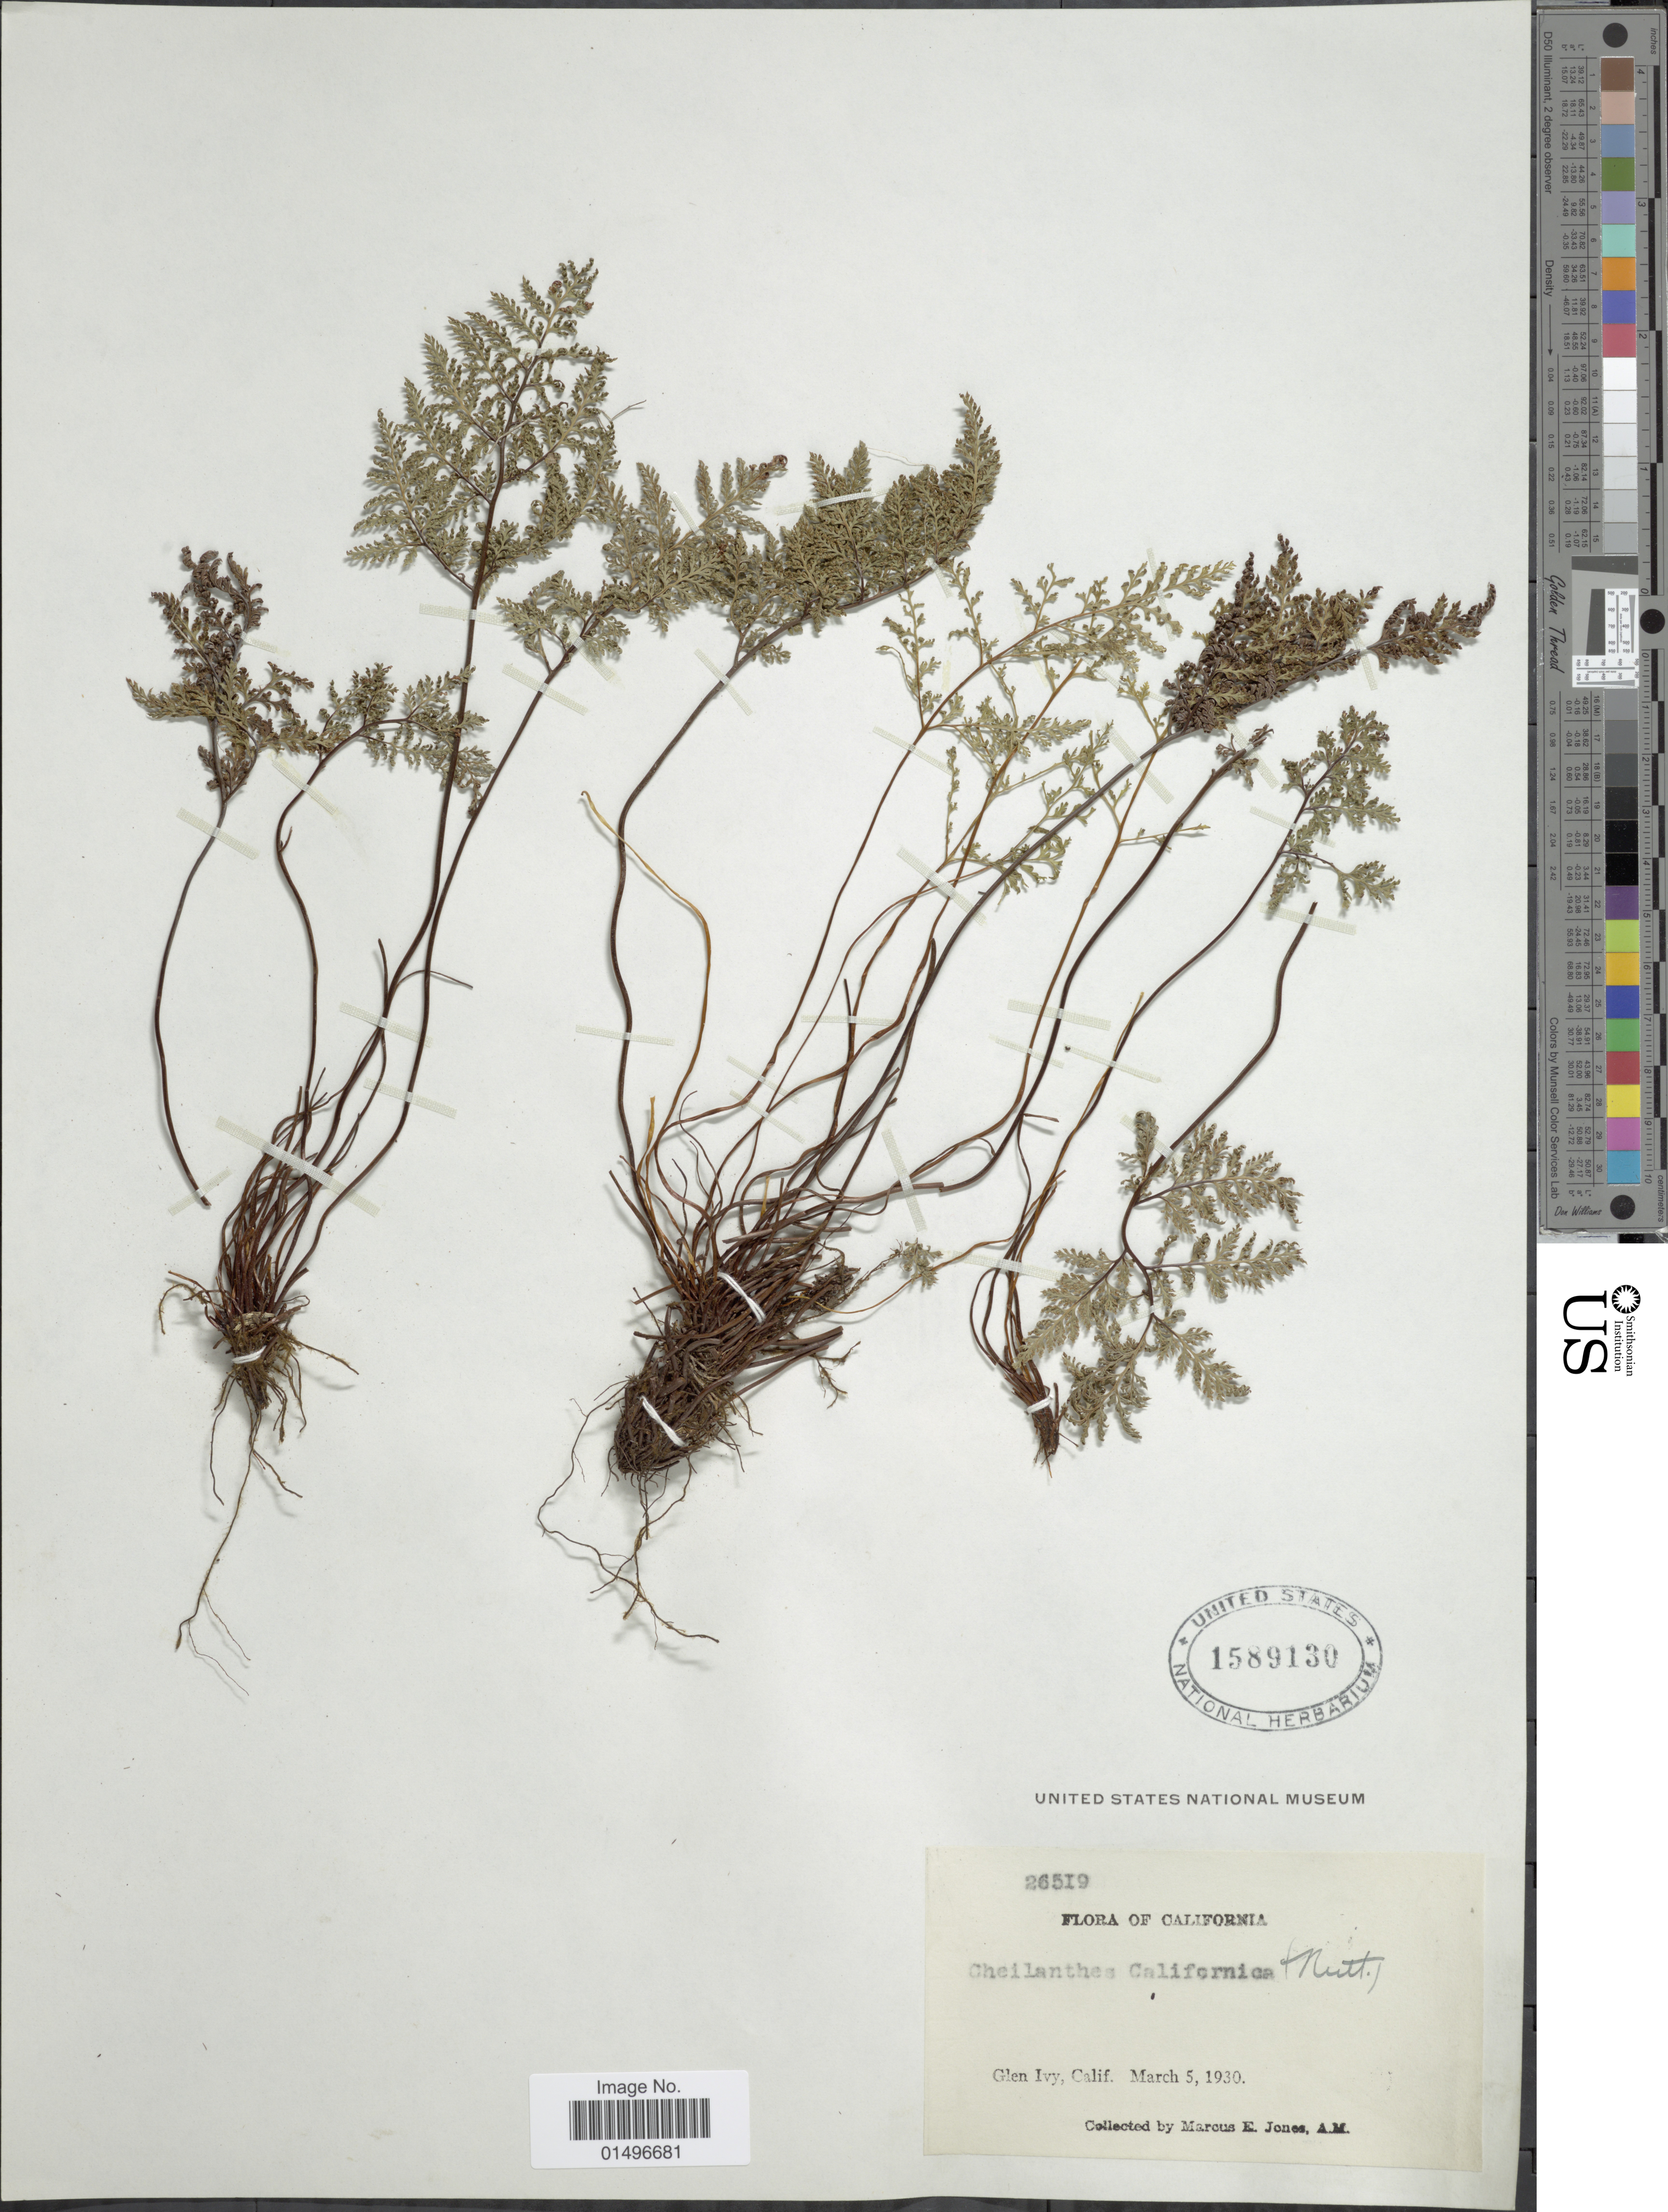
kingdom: Plantae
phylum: Tracheophyta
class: Polypodiopsida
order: Polypodiales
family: Pteridaceae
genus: Aspidotis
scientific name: Aspidotis californica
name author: (Hook.) Nutt. ex Copel.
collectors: M. E. Jones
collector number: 26519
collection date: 1930-03-05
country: United States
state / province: California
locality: California, Glen Ivy.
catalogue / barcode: US 1589130